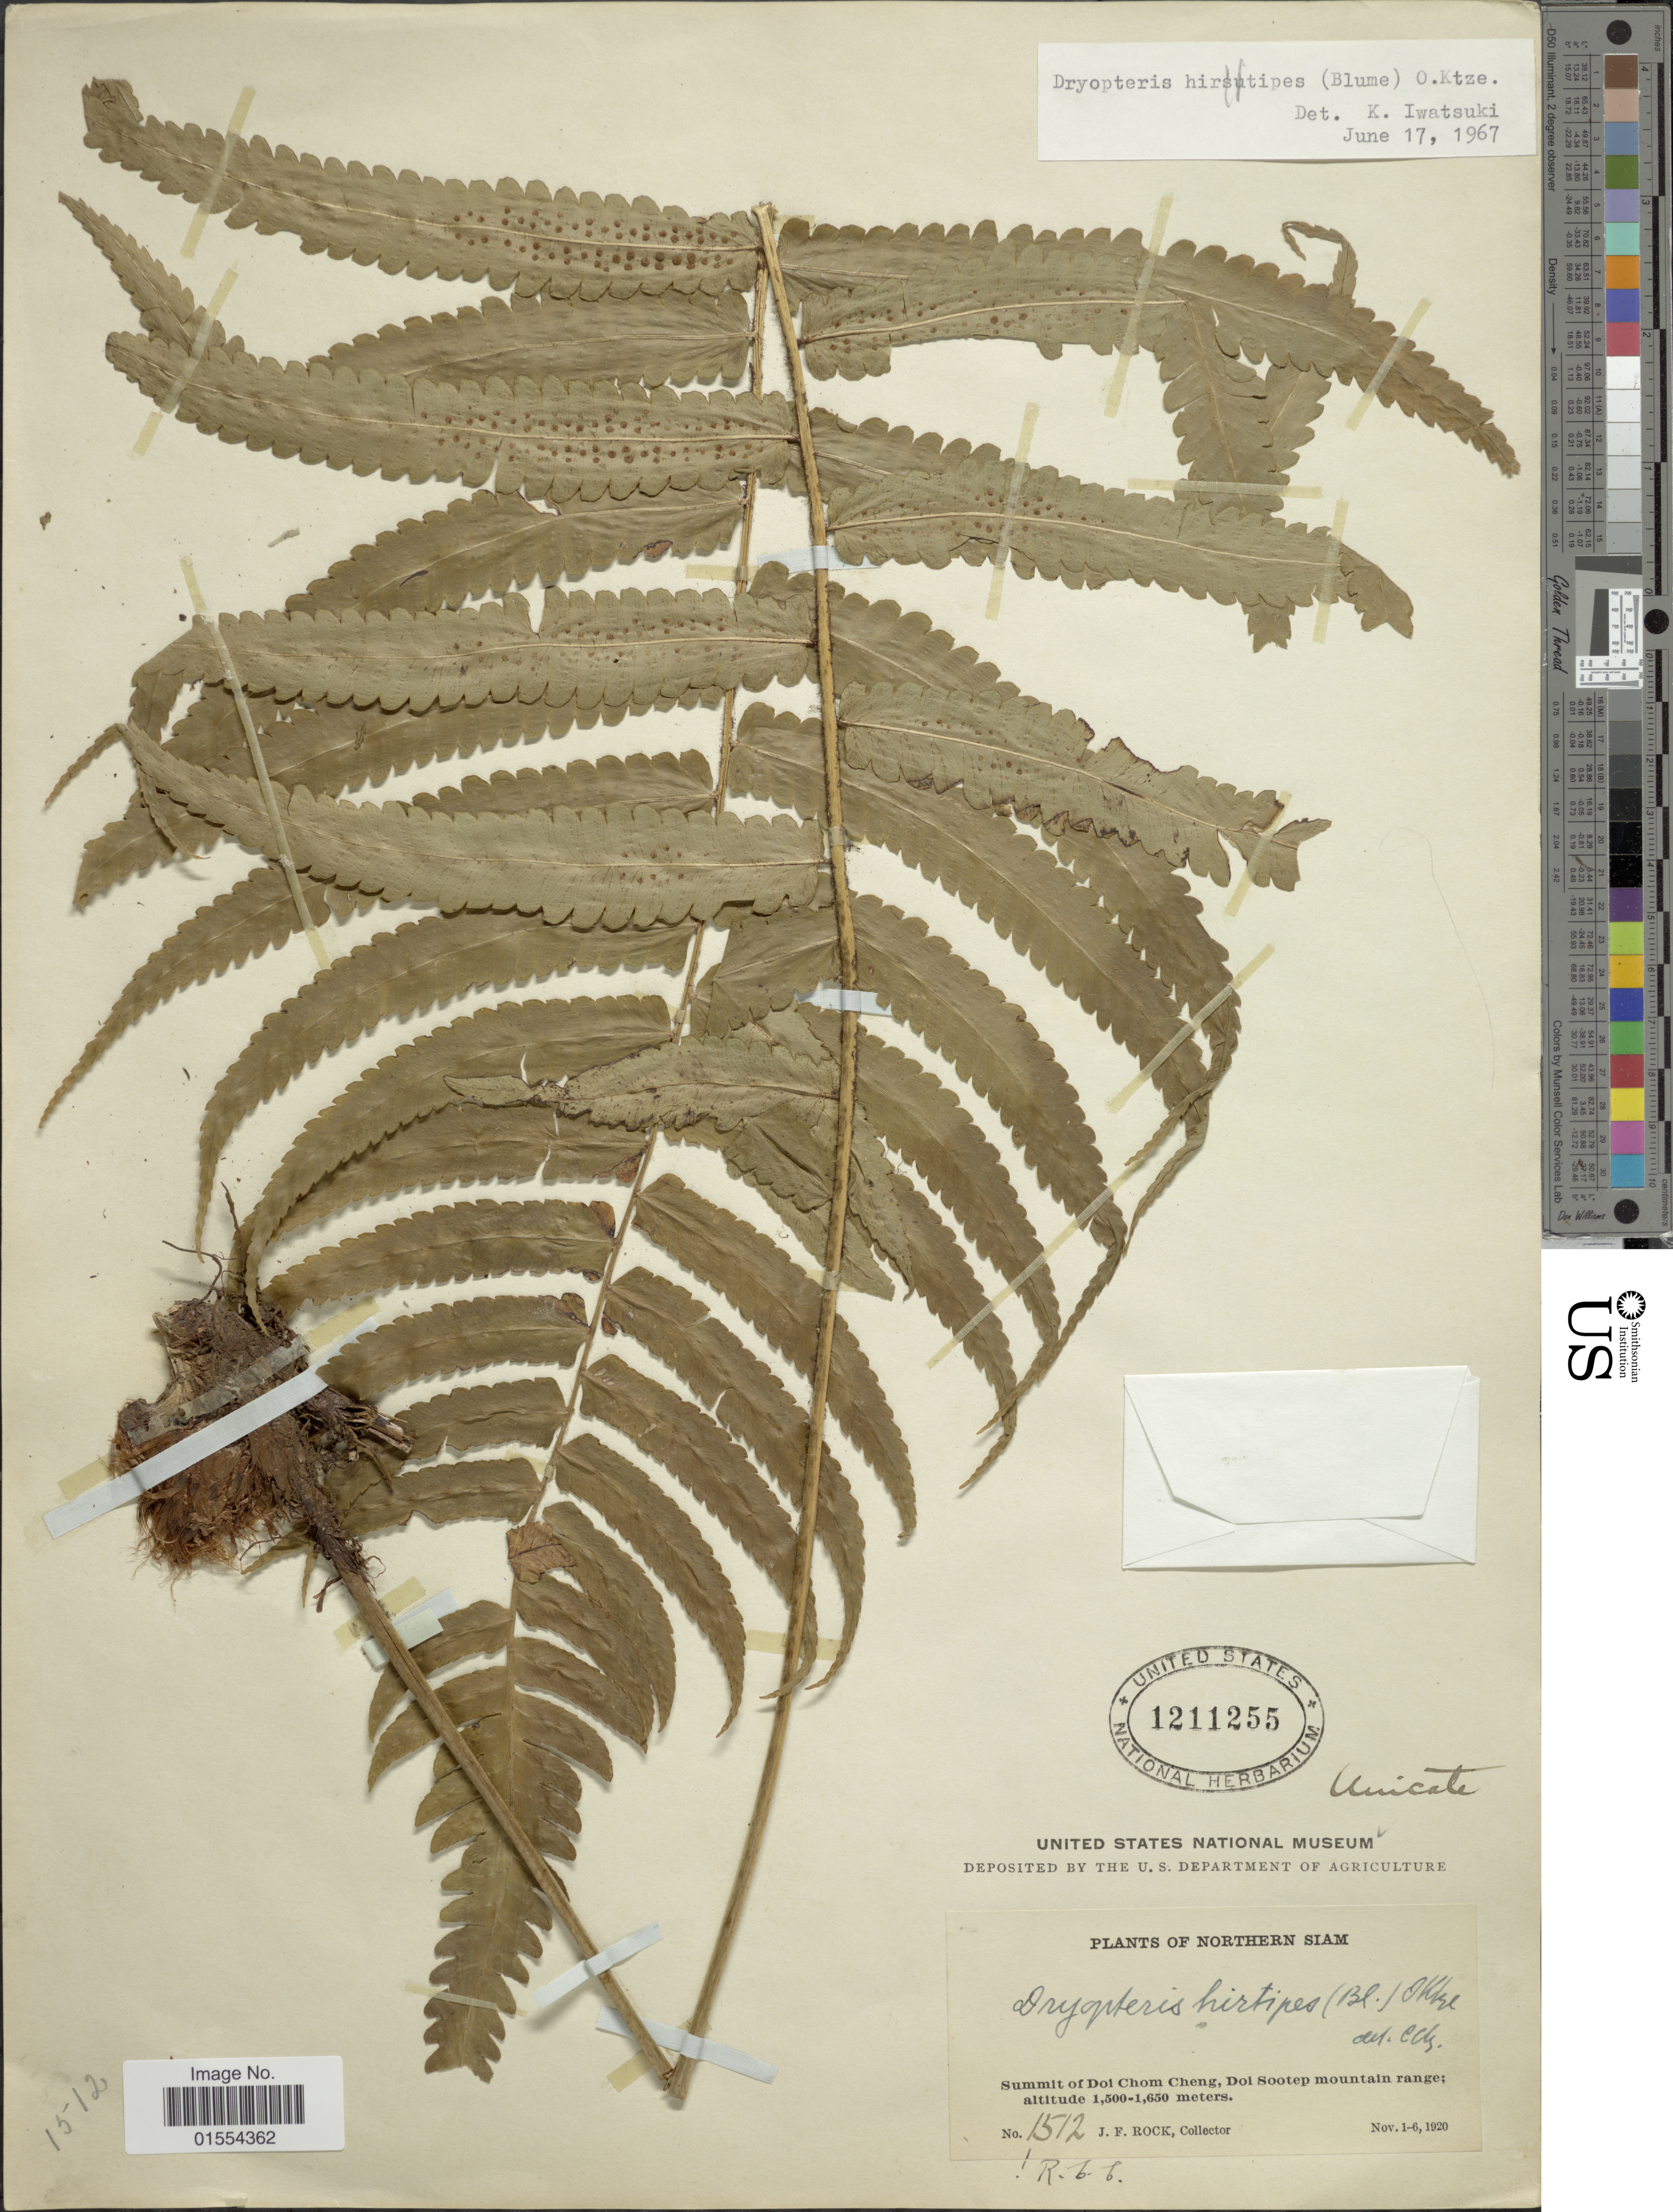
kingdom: Plantae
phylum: Tracheophyta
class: Polypodiopsida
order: Polypodiales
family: Dryopteridaceae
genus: Dryopteris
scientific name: Dryopteris hirtipes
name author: (Blume) Kuntze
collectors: J. Rock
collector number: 1512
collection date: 1920-11-01/1920-11-06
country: Thailand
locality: Northern Siam, Summit of Doi Chom Cheng, doi Sootep mountain range.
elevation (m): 1500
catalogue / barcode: US 1211255